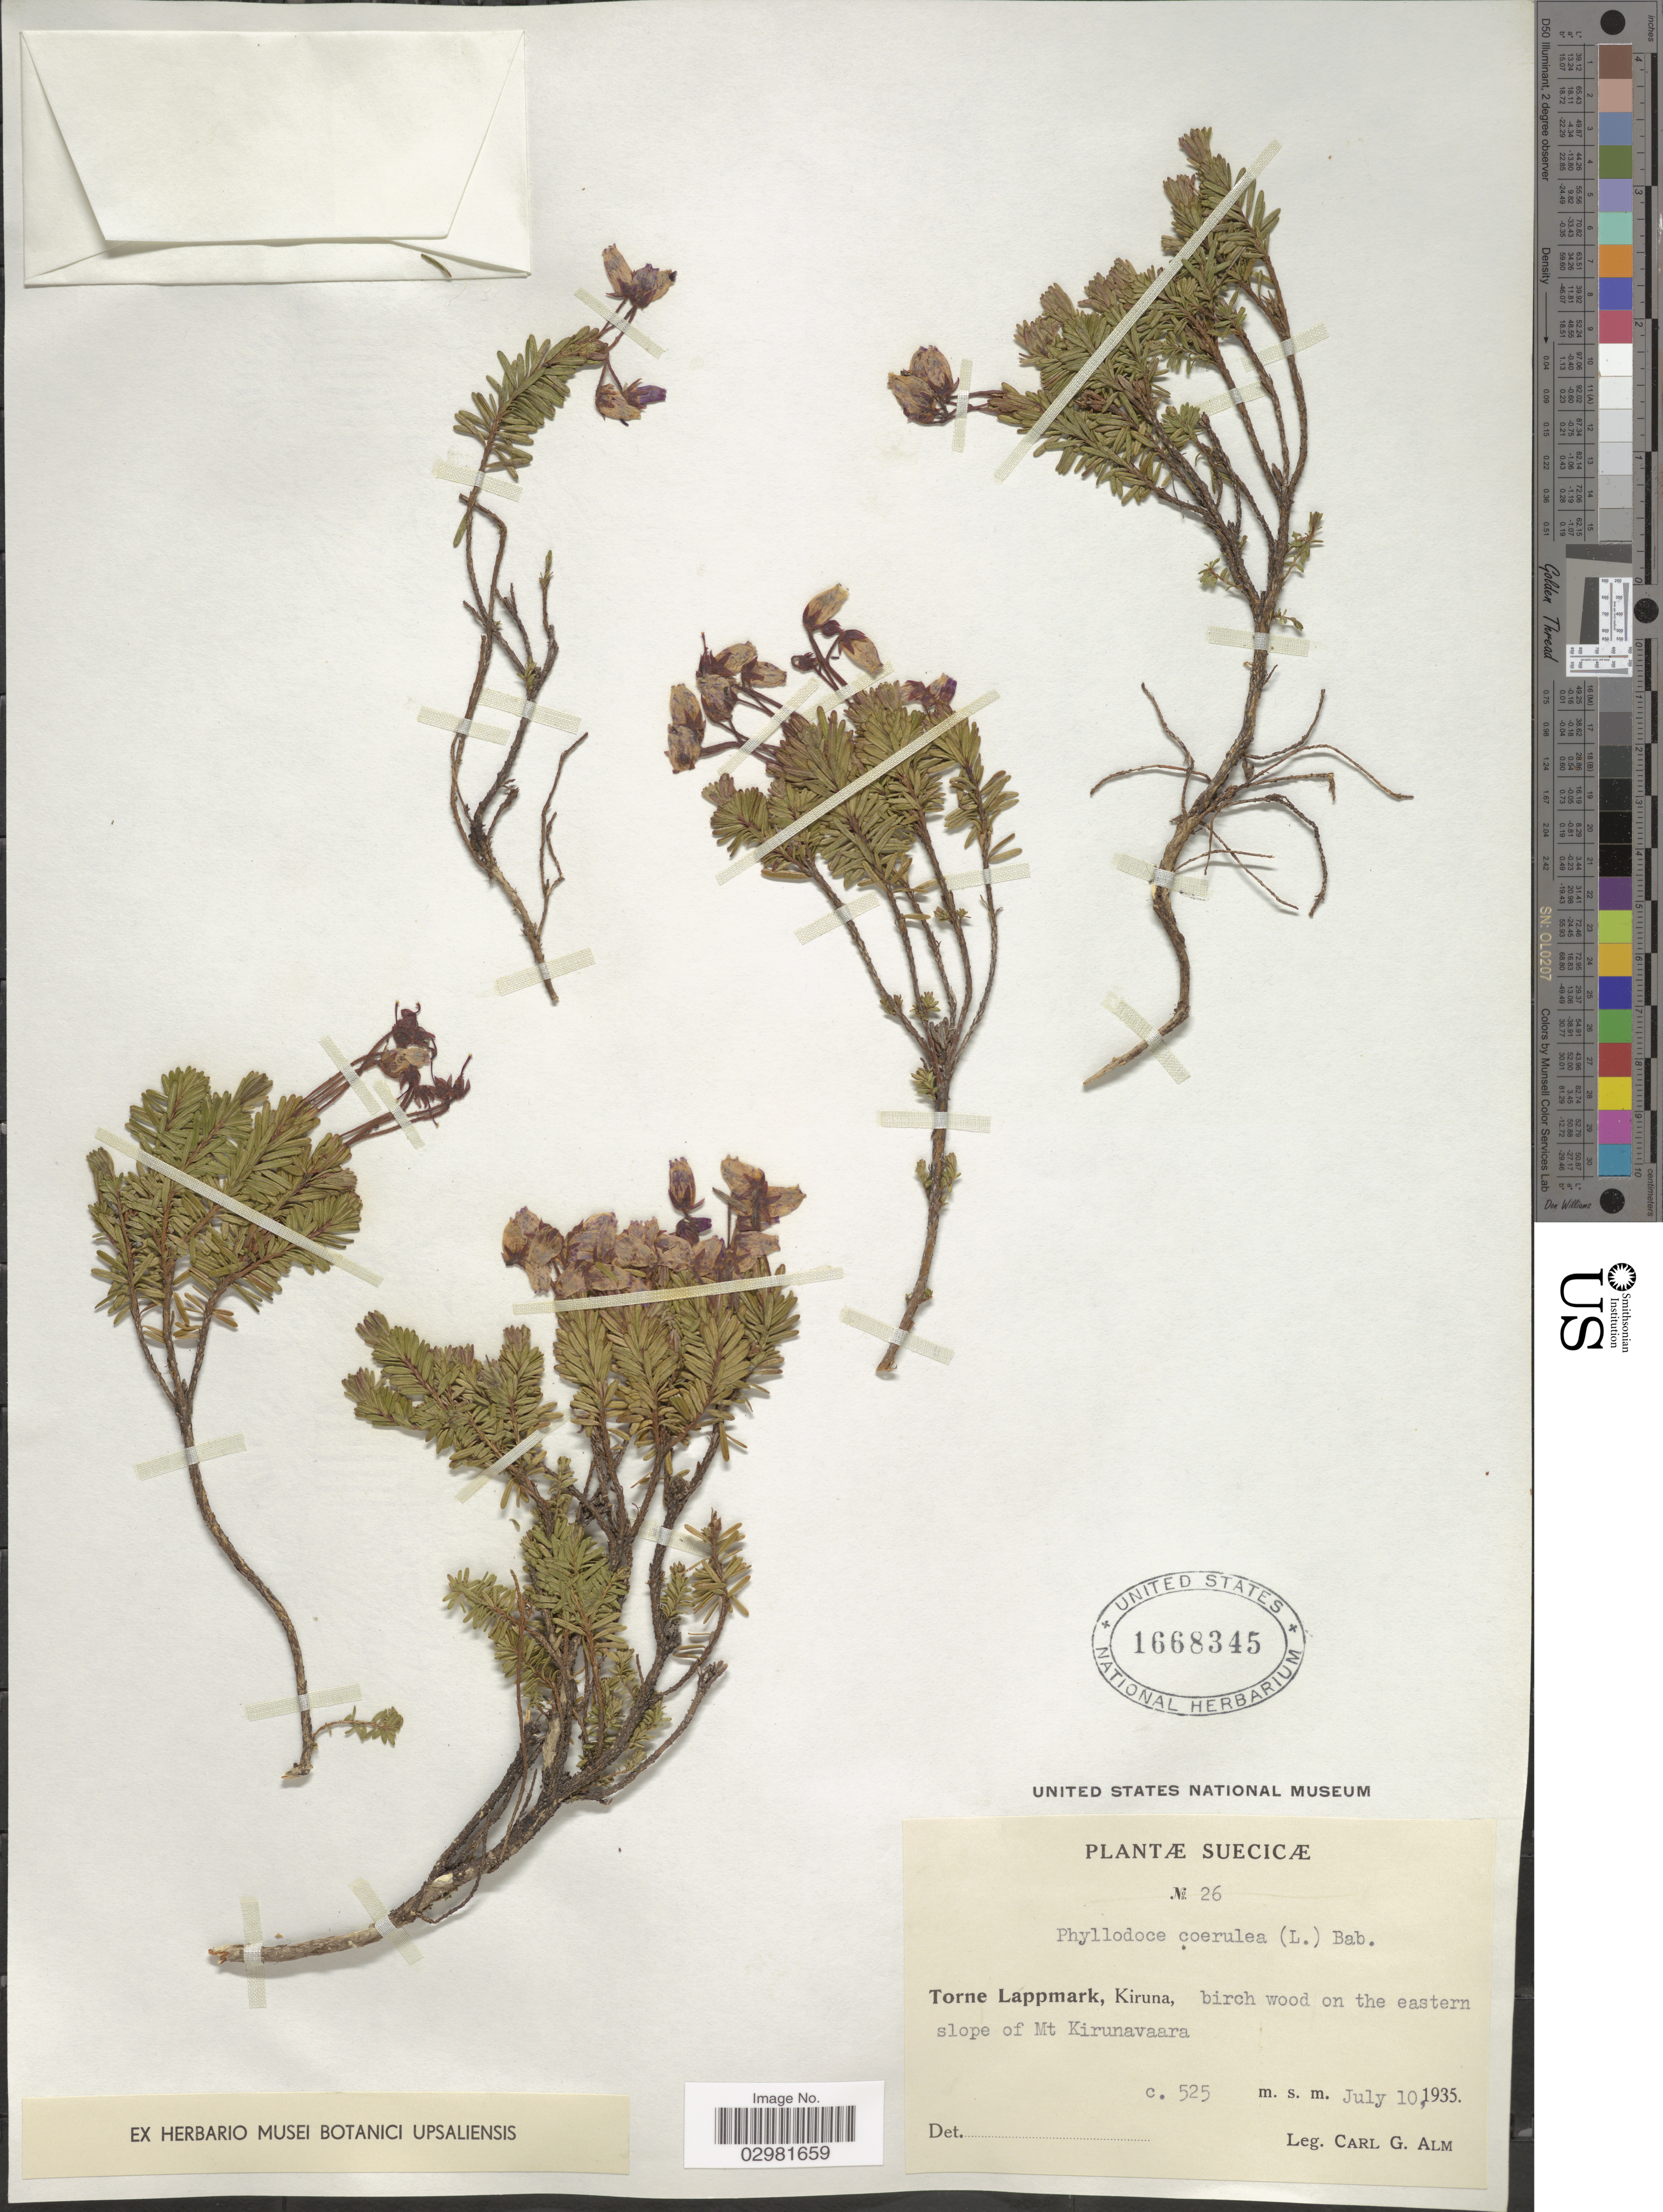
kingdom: Plantae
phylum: Tracheophyta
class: Magnoliopsida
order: Ericales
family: Ericaceae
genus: Phyllodoce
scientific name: Phyllodoce caerulea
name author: (L.) Bab.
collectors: C. G. Alm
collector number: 26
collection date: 1935-07-10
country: Sweden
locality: Suecicæ. Torne Lappmark, Kiruna, birch wood on the eastern slope of Mt. Kirunavaara.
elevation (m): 525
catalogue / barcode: US 1668345